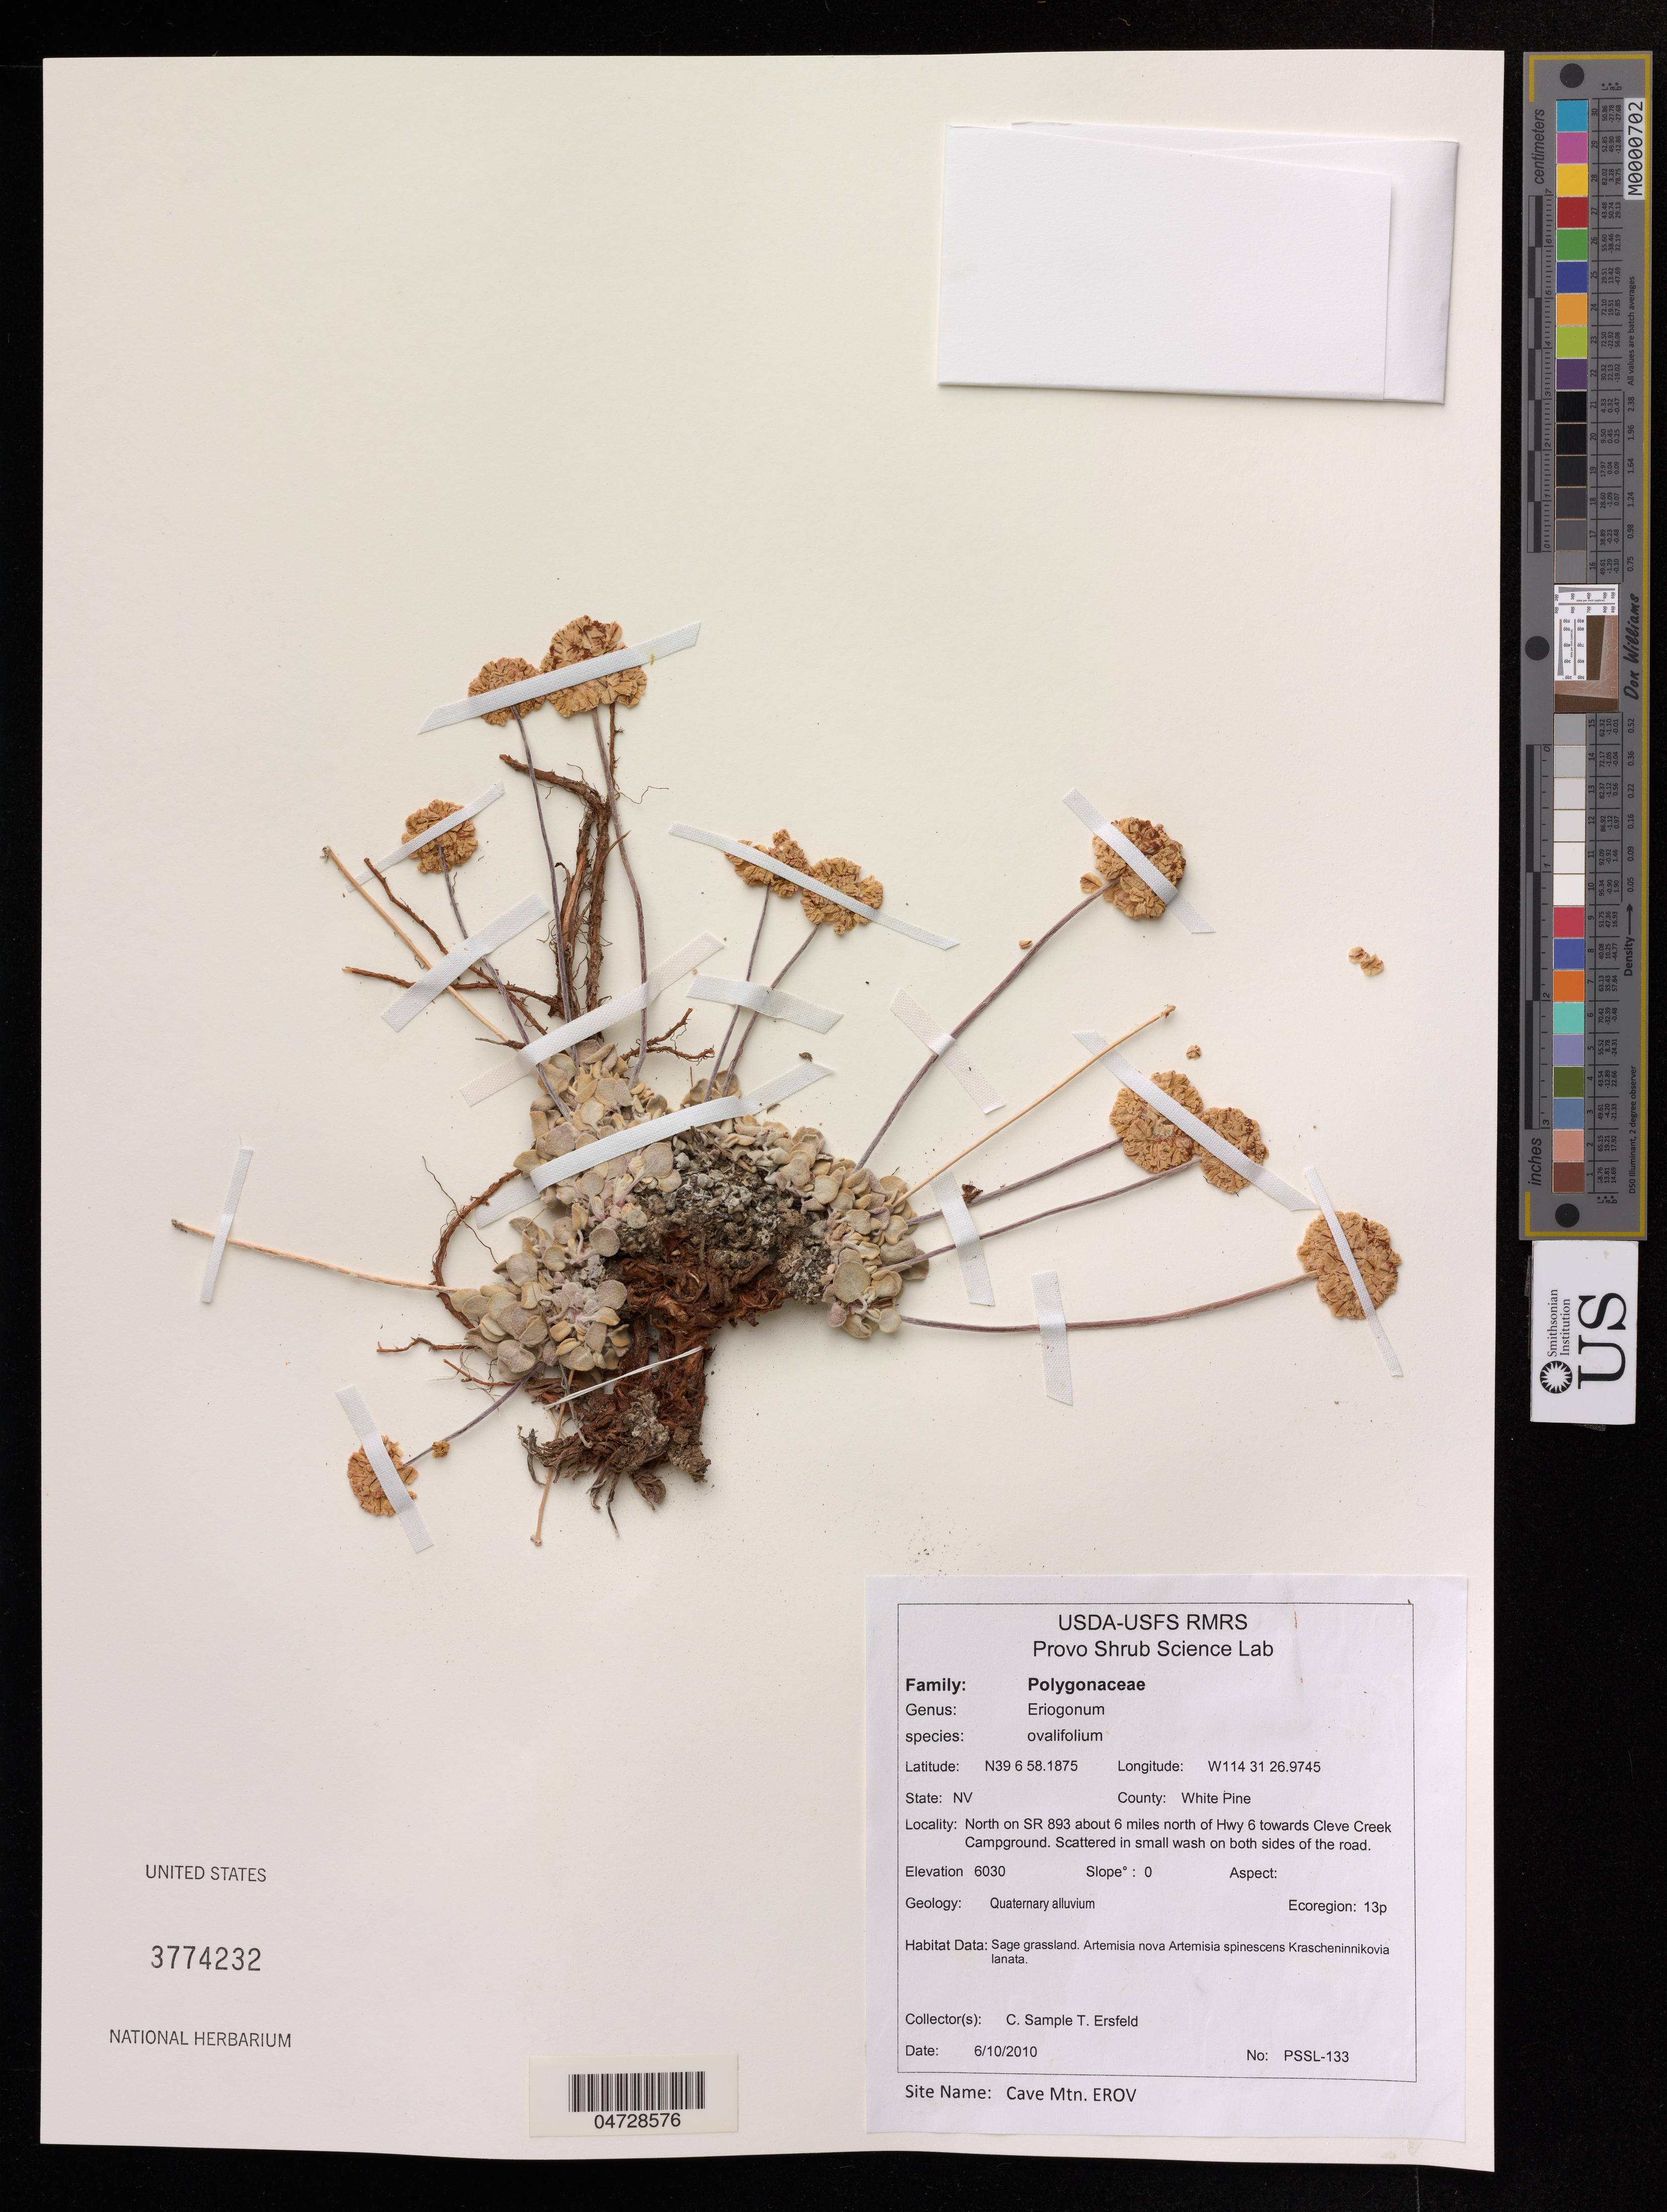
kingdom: Plantae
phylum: Tracheophyta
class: Magnoliopsida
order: Caryophyllales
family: Polygonaceae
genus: Eriogonum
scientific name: Eriogonum ovalifolium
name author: Nutt.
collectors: C. Sample & T. Ersfeld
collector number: PSSL-133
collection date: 2010-06-10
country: United States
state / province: Nevada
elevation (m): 1838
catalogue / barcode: US 3774232